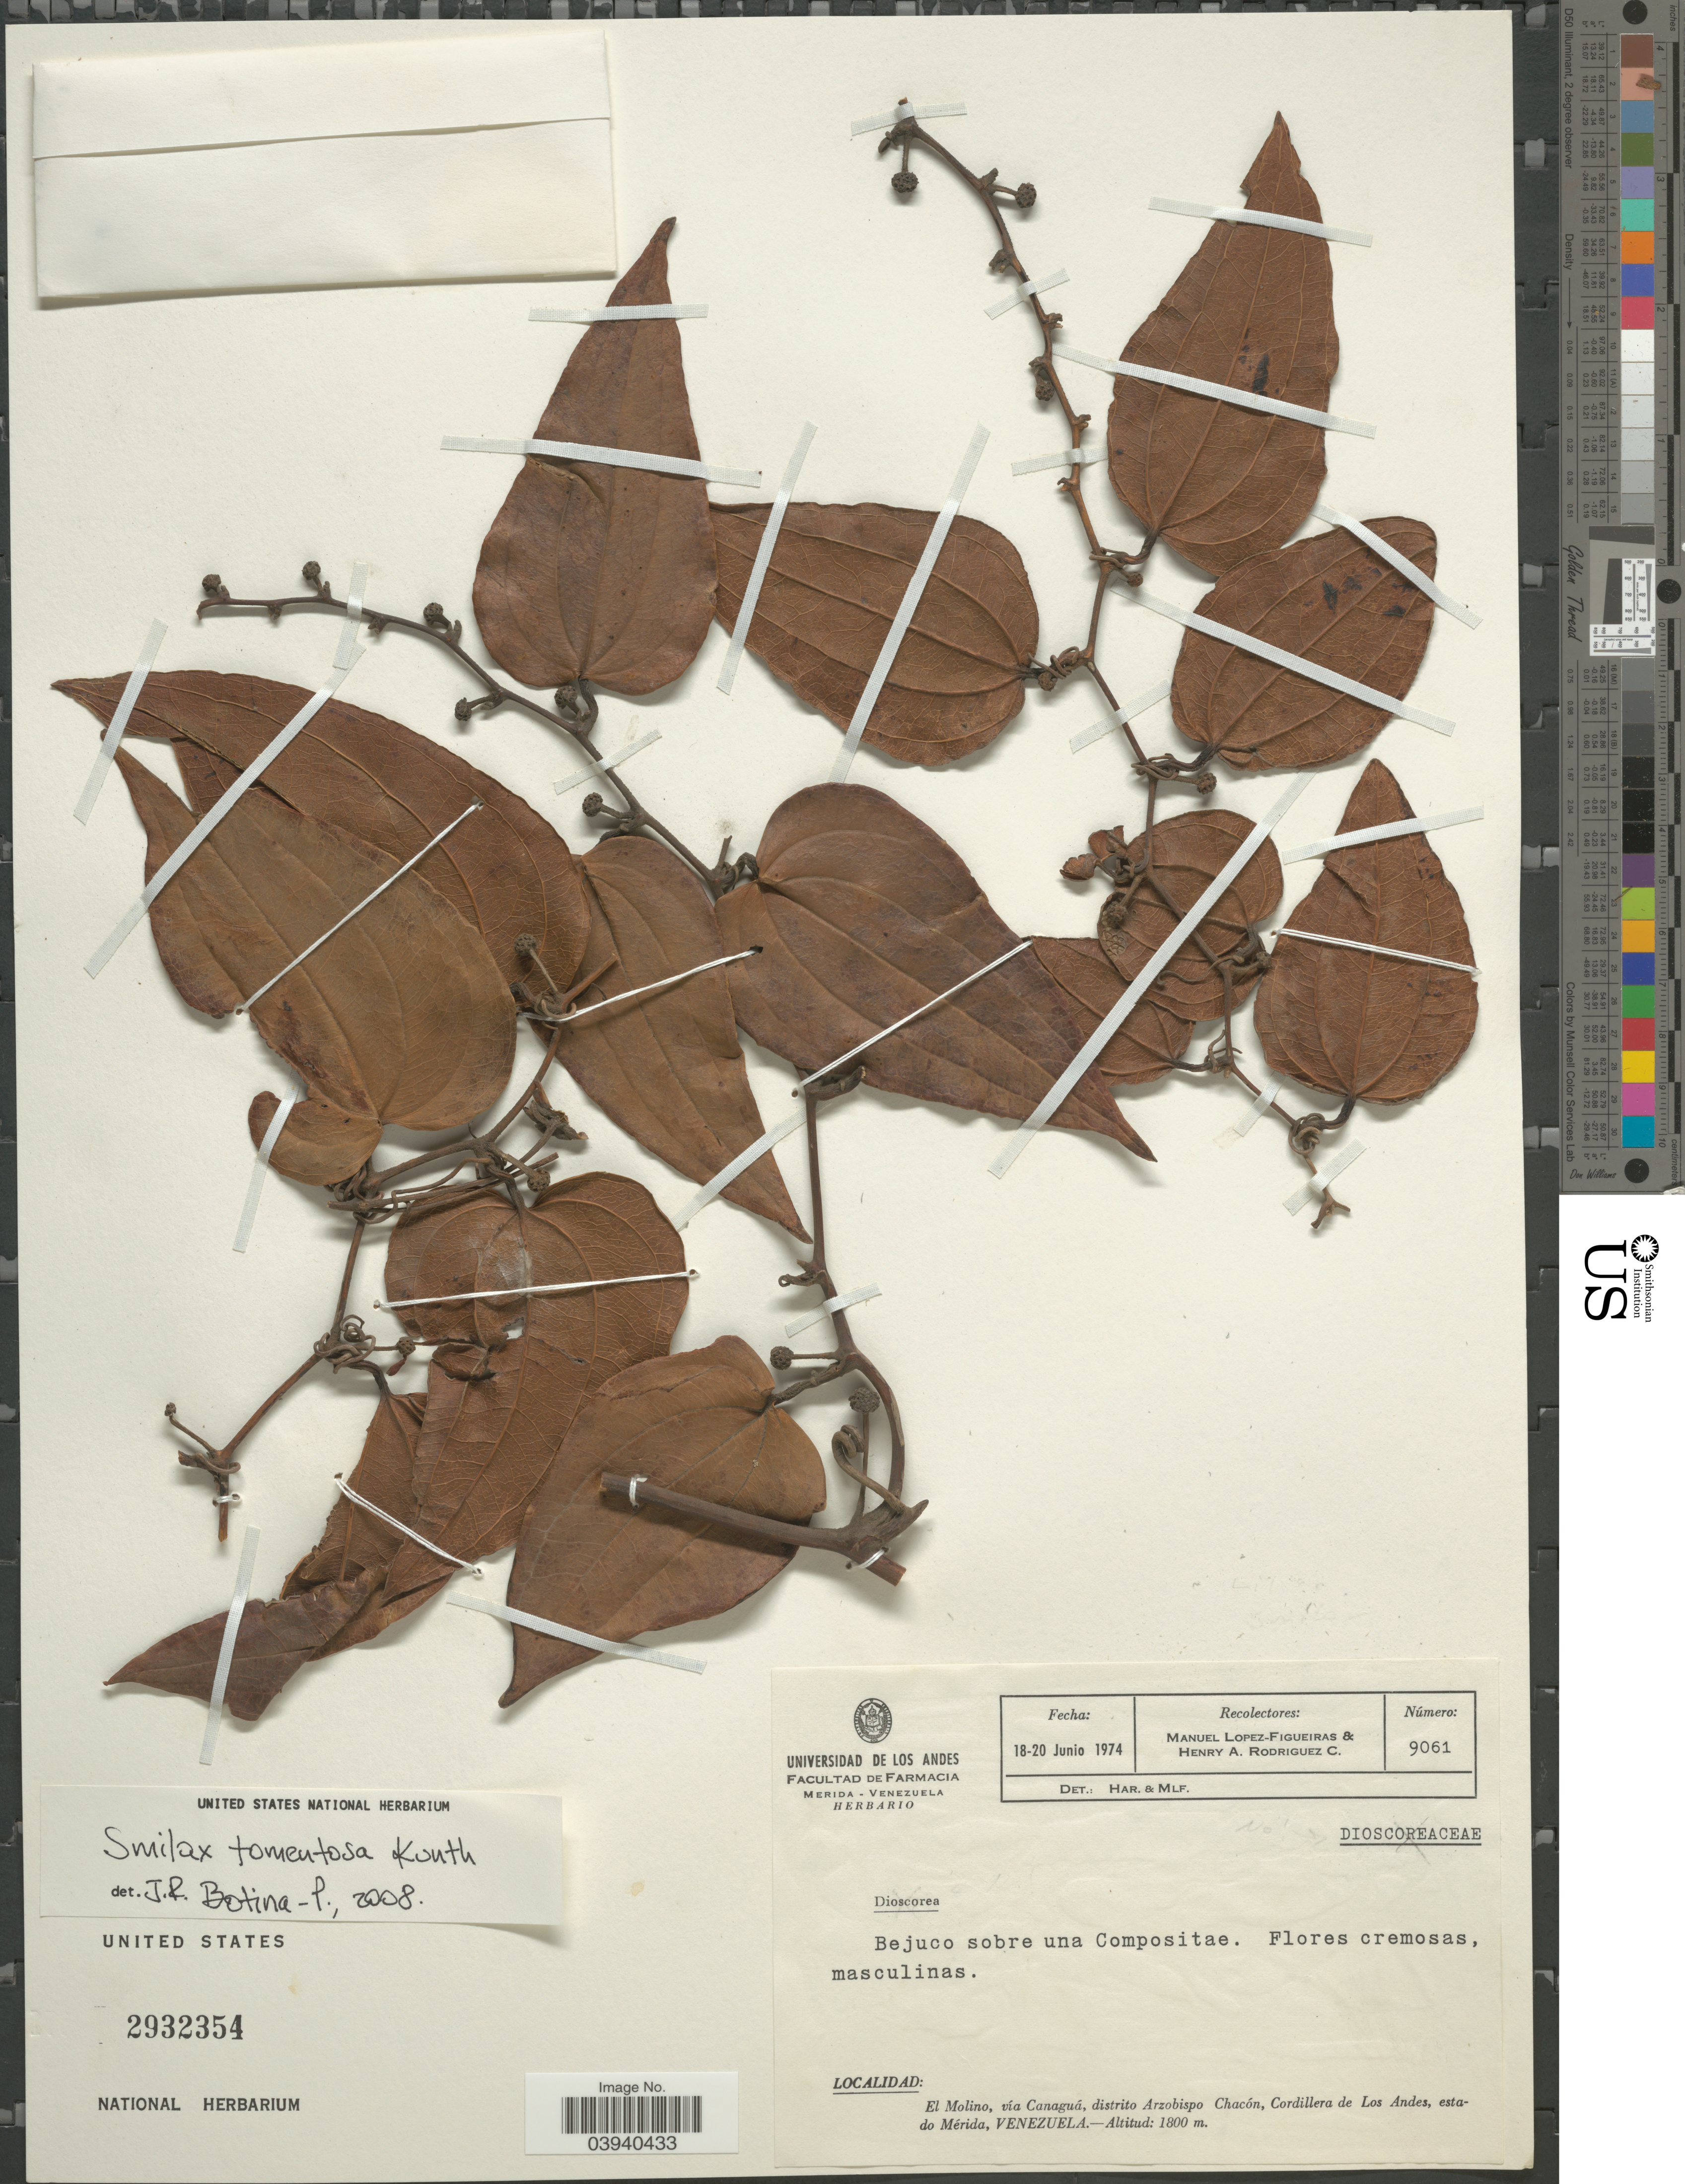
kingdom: Plantae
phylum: Tracheophyta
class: Liliopsida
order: Liliales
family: Smilacaceae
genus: Smilax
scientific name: Smilax tomentosa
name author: Kunth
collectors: M. López Figueiras & H. A. Rodriguez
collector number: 9061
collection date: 1974-06-18/1974-06-20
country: Venezuela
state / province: Merida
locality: El Molino, vía Canaguá, distrito Arzobispo Chacón, cordillera de Los Andes.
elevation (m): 1800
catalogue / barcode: US 2932354